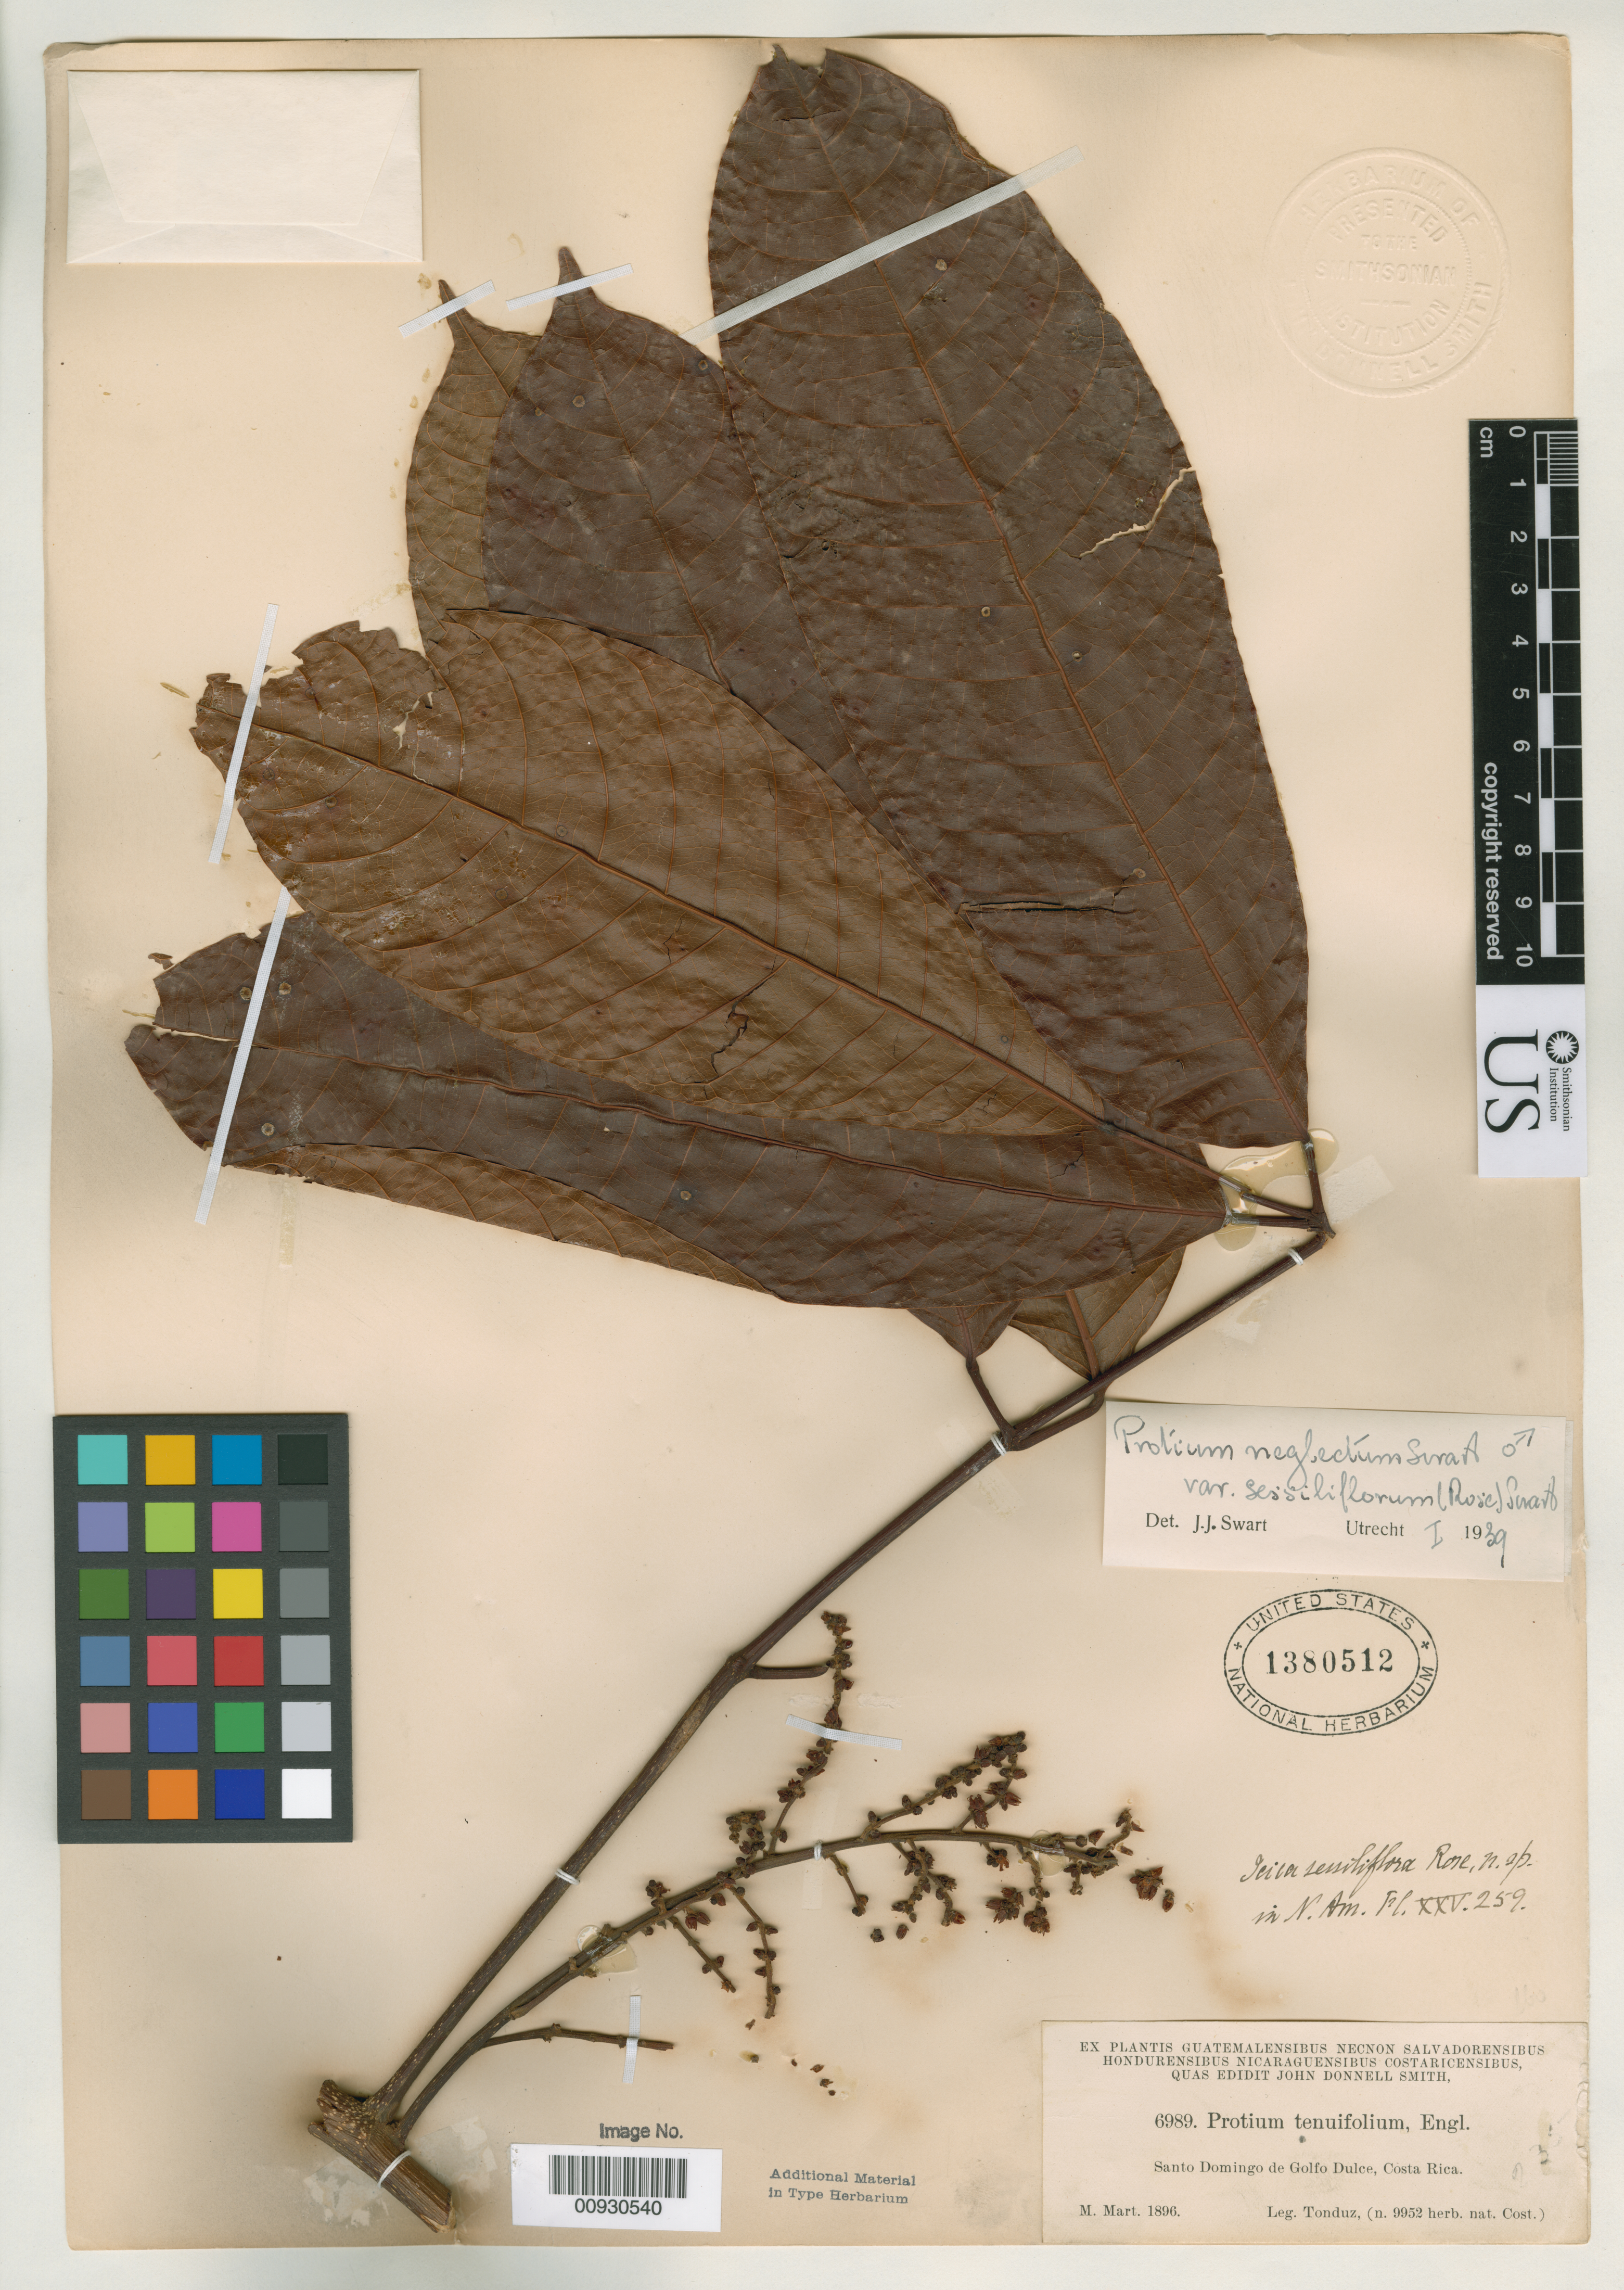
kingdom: Plantae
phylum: Tracheophyta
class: Magnoliopsida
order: Sapindales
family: Burseraceae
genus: Icica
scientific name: Icica sessiliflora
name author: Rose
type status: Isotype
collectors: A. Tonduz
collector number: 6989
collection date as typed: Mar 1896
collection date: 1896-03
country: Costa Rica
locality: Santo Domingo de Golfo Dulce.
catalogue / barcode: US 1380512